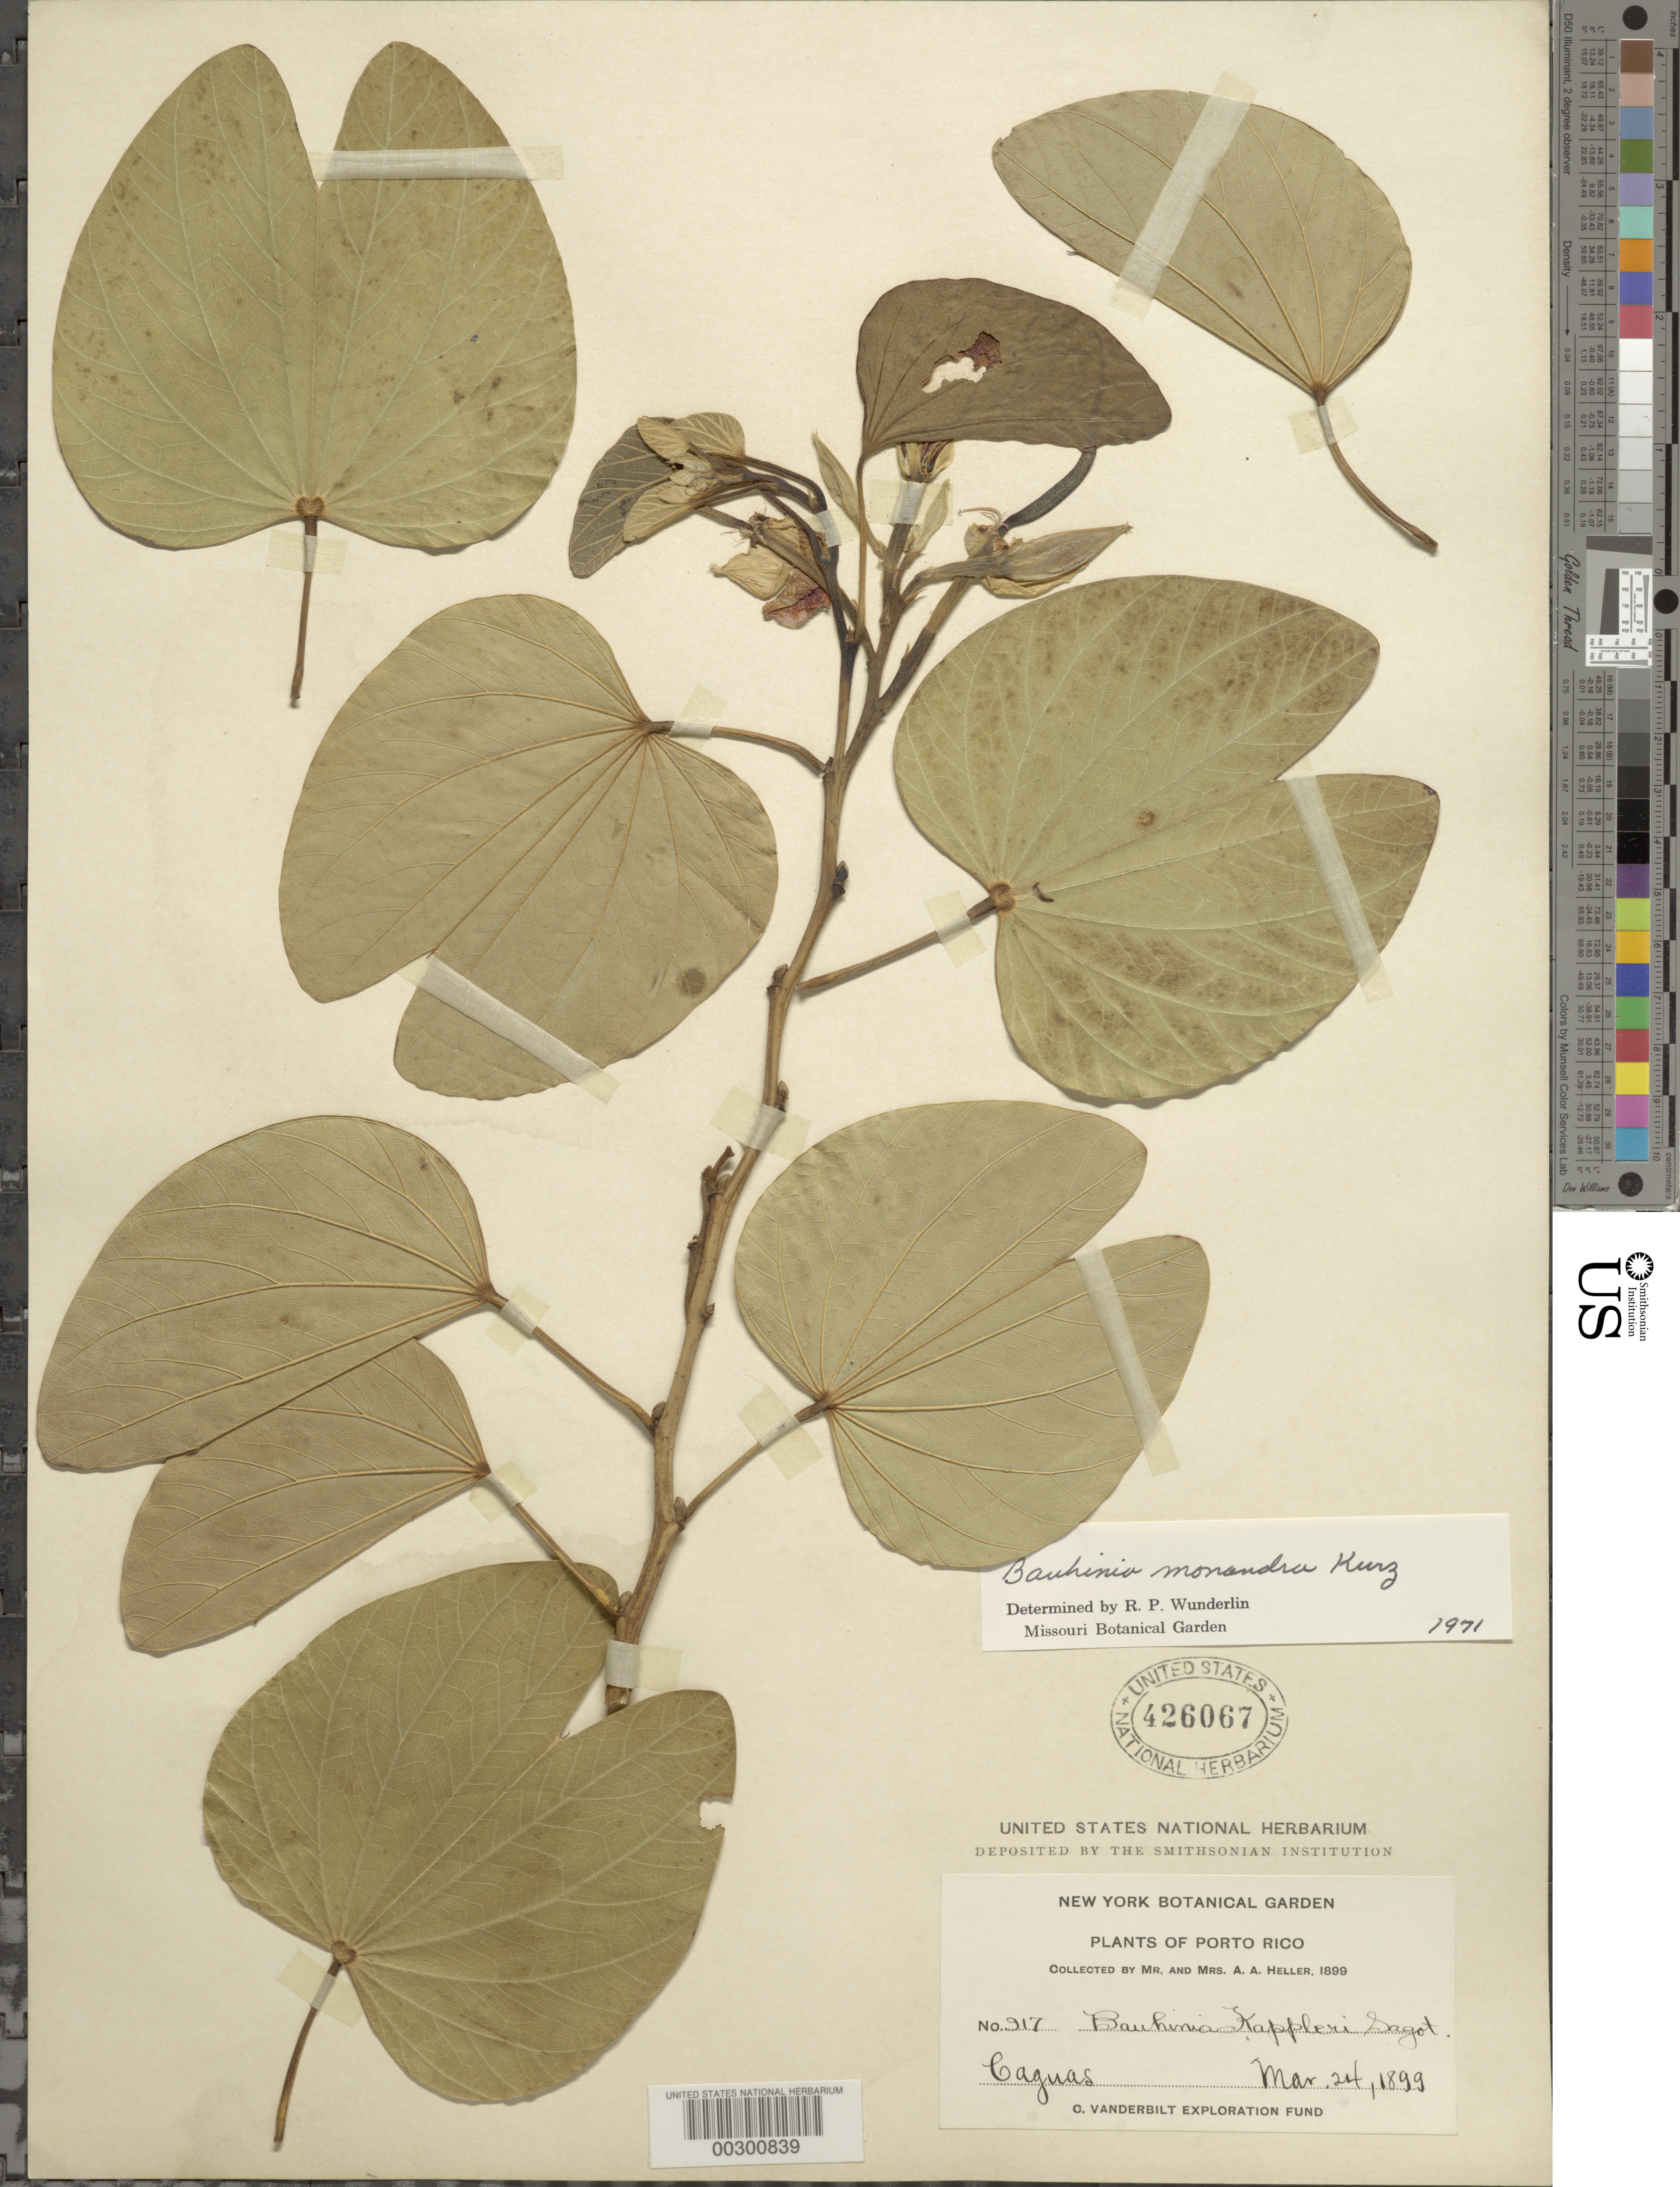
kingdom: Plantae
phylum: Tracheophyta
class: Magnoliopsida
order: Fabales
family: Fabaceae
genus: Bauhinia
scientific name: Bauhinia monandra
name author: Kurz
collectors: A. A. Heller & E. G. Heller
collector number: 917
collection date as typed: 24 Mar 1899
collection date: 1899-03-24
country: Puerto Rico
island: Greater Antilles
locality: Caguas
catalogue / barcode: US 426067